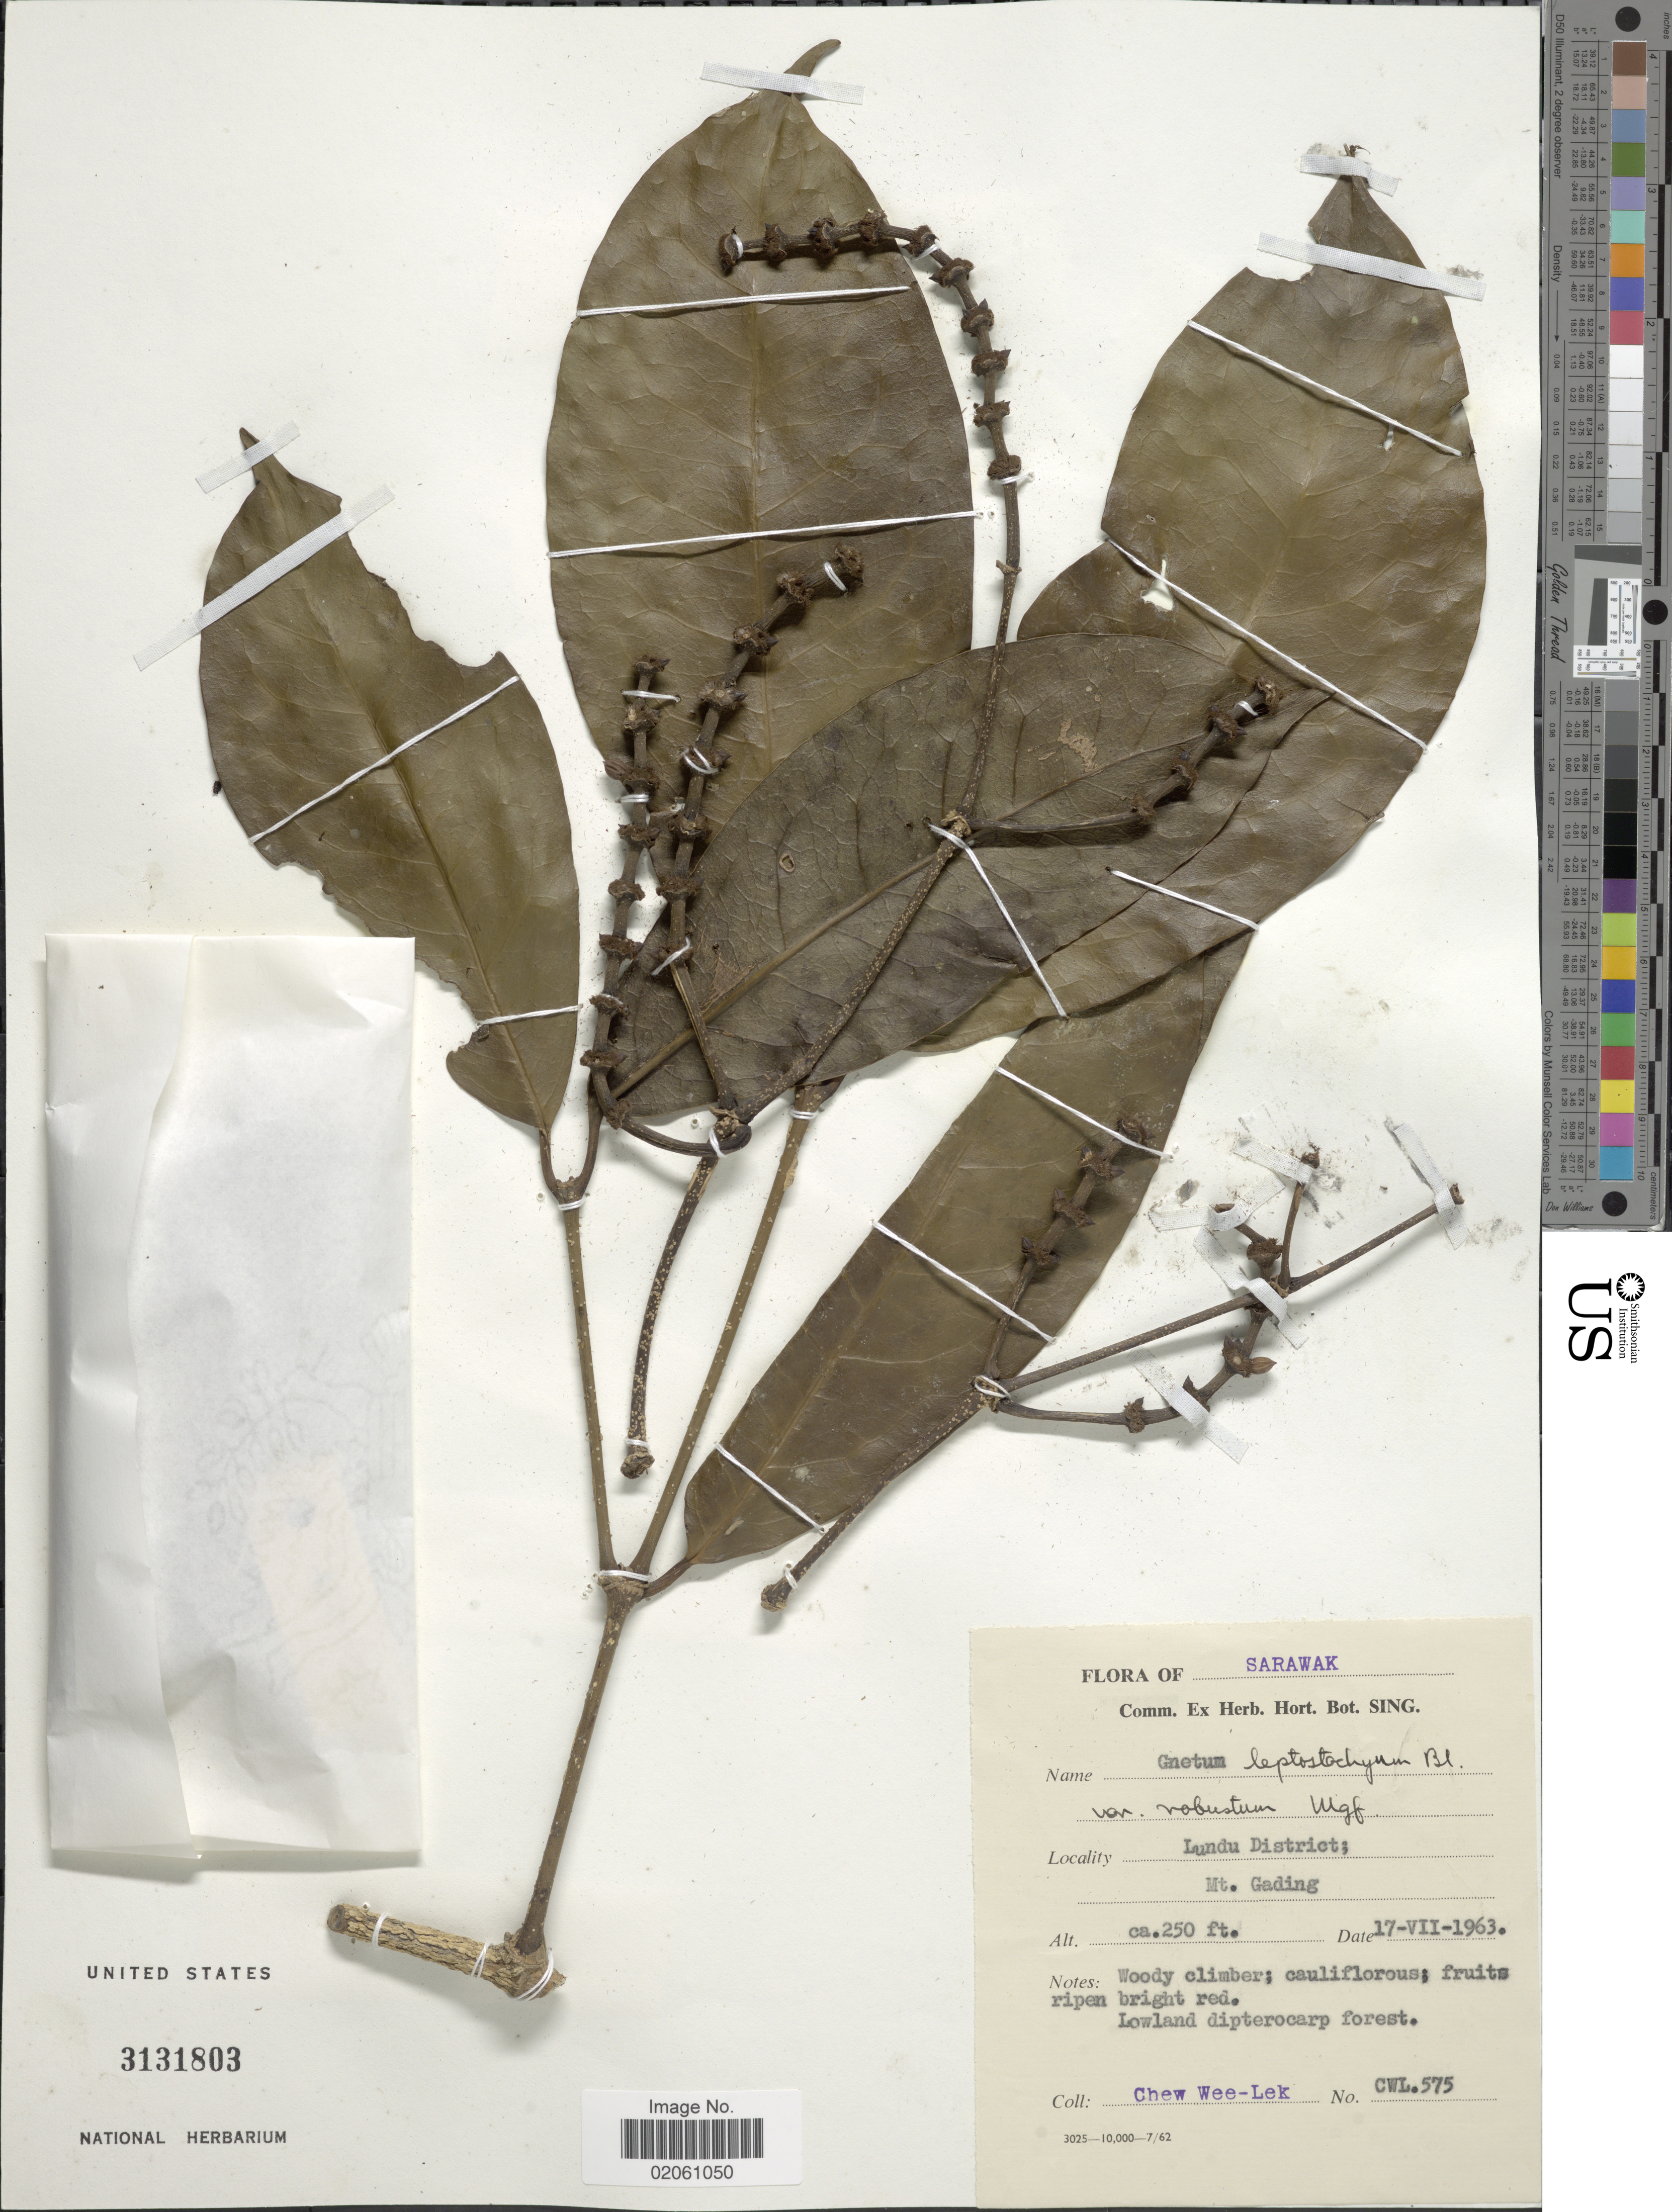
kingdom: Plantae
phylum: Tracheophyta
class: Gnetopsida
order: Gnetales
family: Gnetaceae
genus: Gnetum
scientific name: Gnetum leptostachyum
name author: Blume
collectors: W. Chew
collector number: CWL. 575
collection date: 1963-07-17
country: Malaysia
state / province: Sarawak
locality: Lundu District; Mt Gading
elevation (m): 76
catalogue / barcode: US 3131803